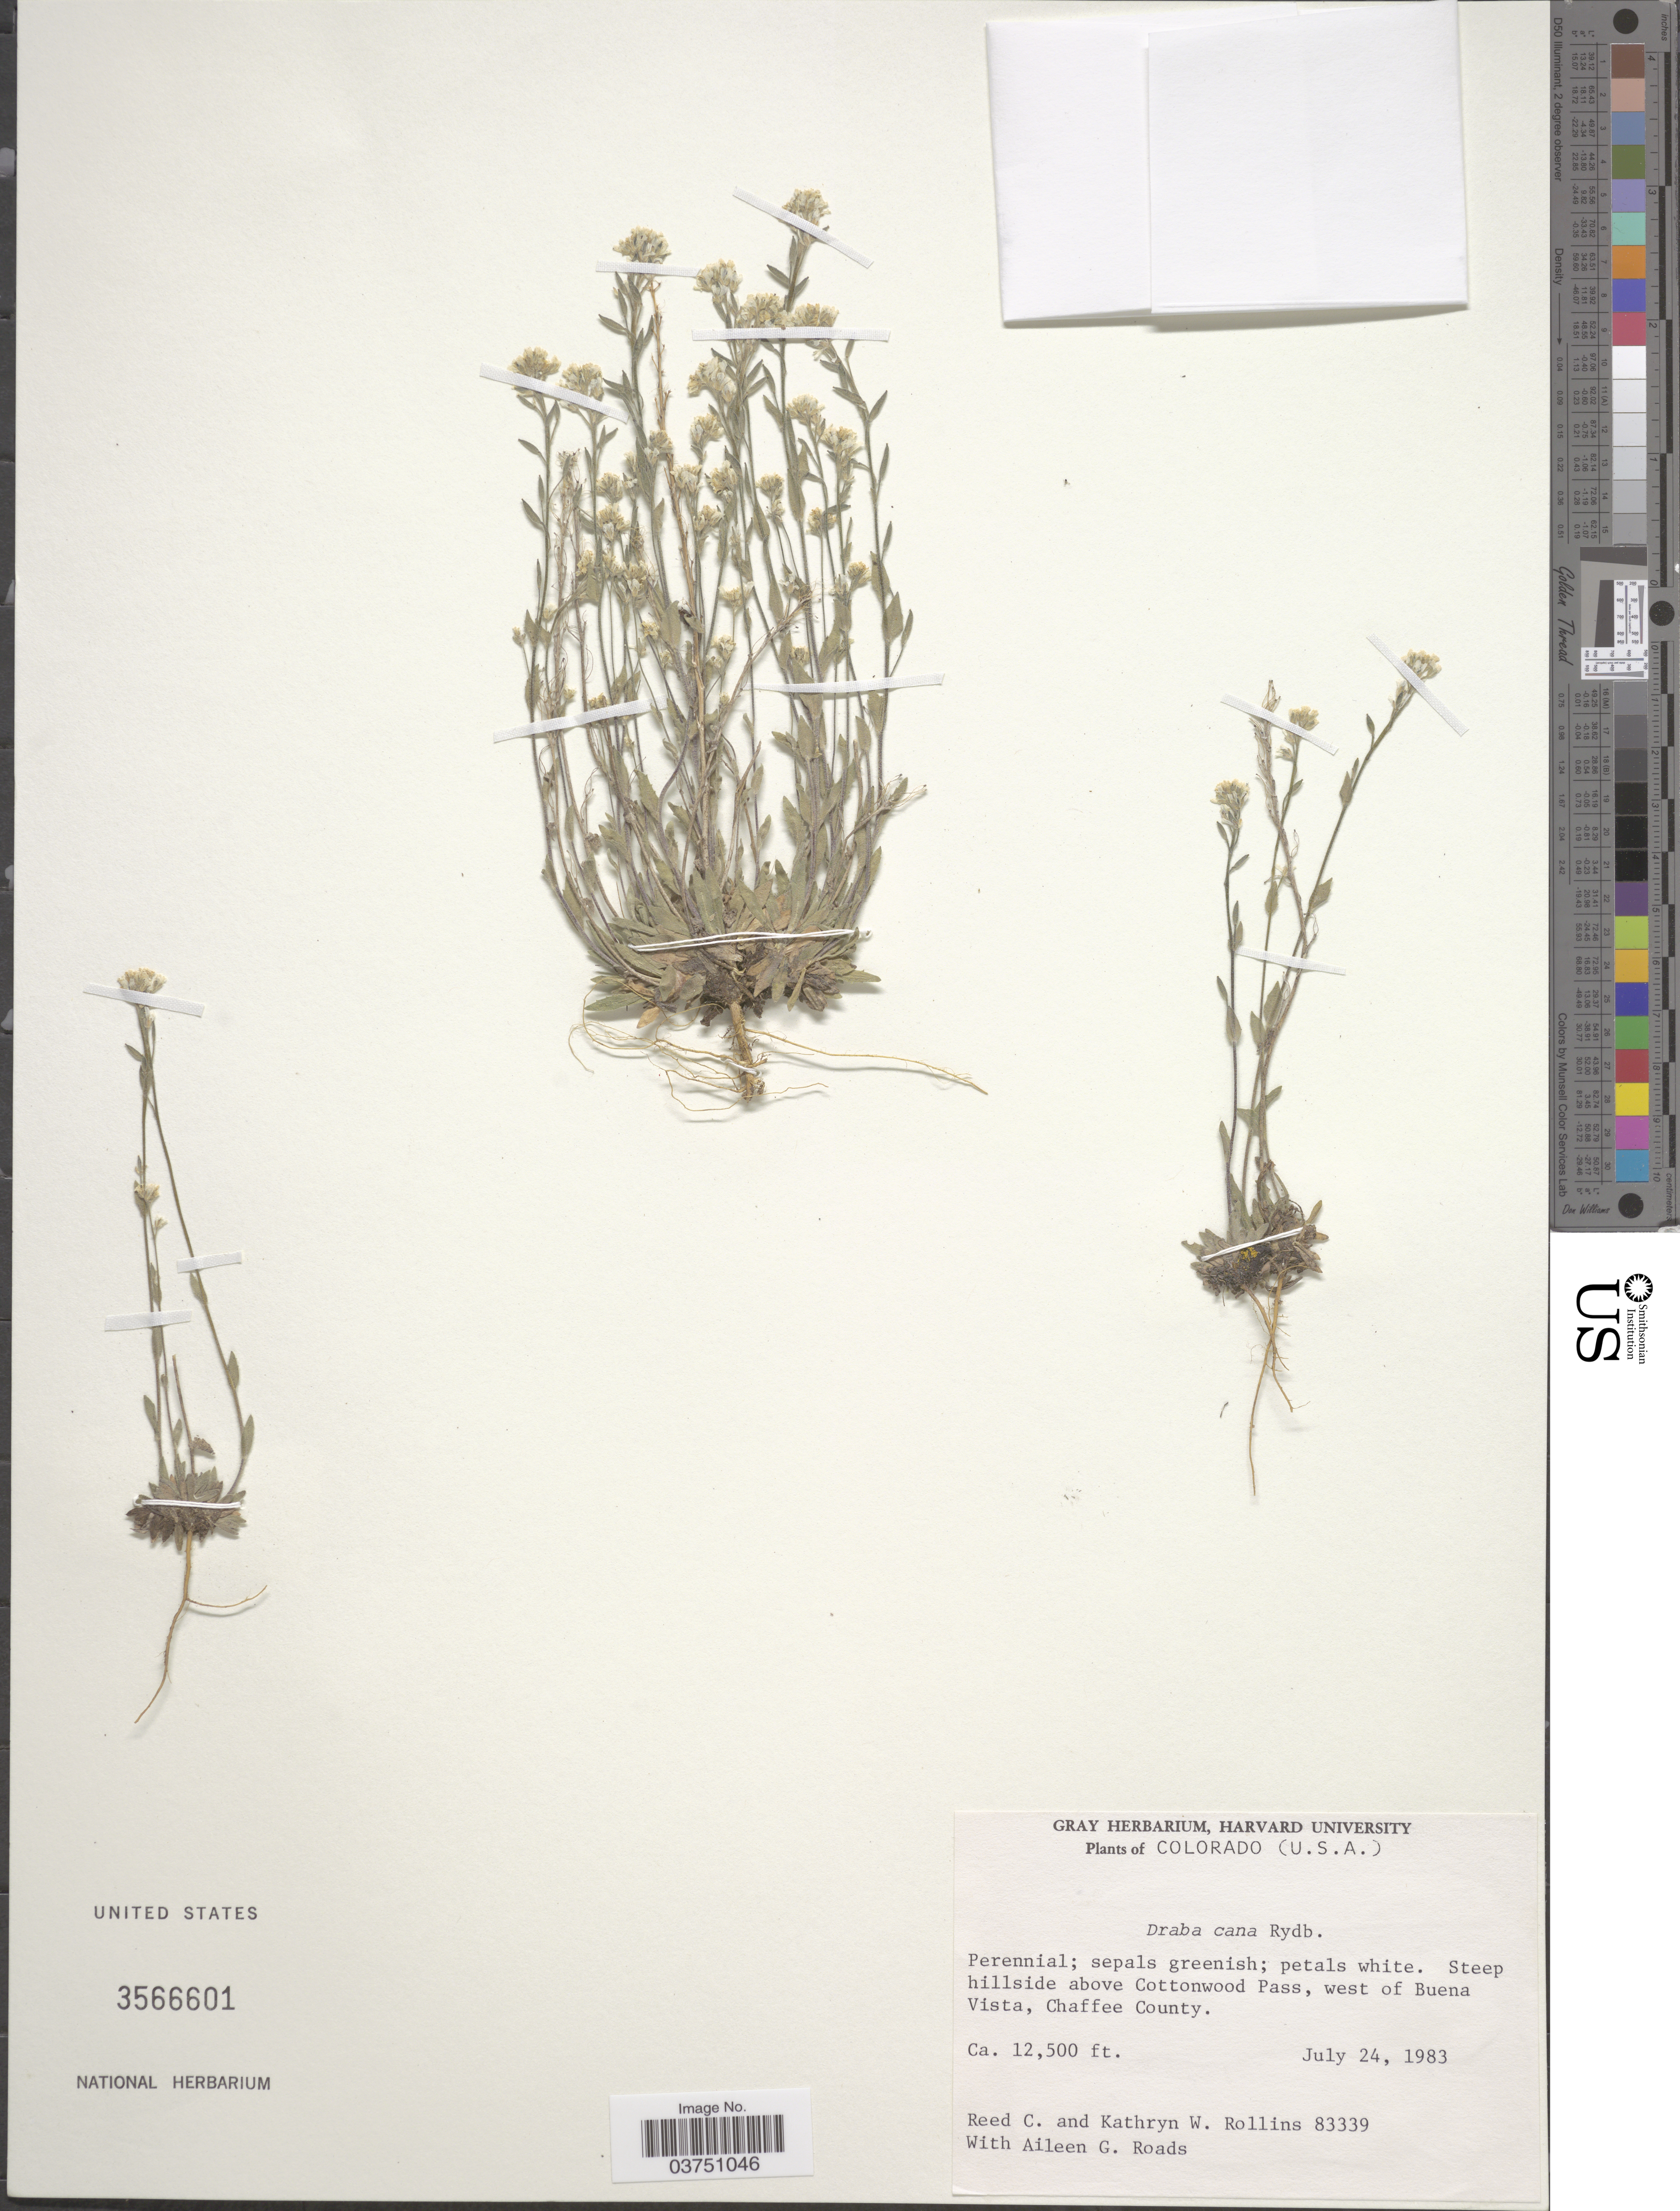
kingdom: Plantae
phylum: Tracheophyta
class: Magnoliopsida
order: Brassicales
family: Brassicaceae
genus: Draba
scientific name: Draba cana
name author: Rydb.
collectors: R. C. Rollins, K. W. Rollins & A. Roads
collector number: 83339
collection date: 1983-07-24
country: United States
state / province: Colorado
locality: Steep hillside above Cottonwood Pass. west of Buena Vista, Chaffee County.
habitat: steep hillside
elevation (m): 3810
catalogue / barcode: US 3566601